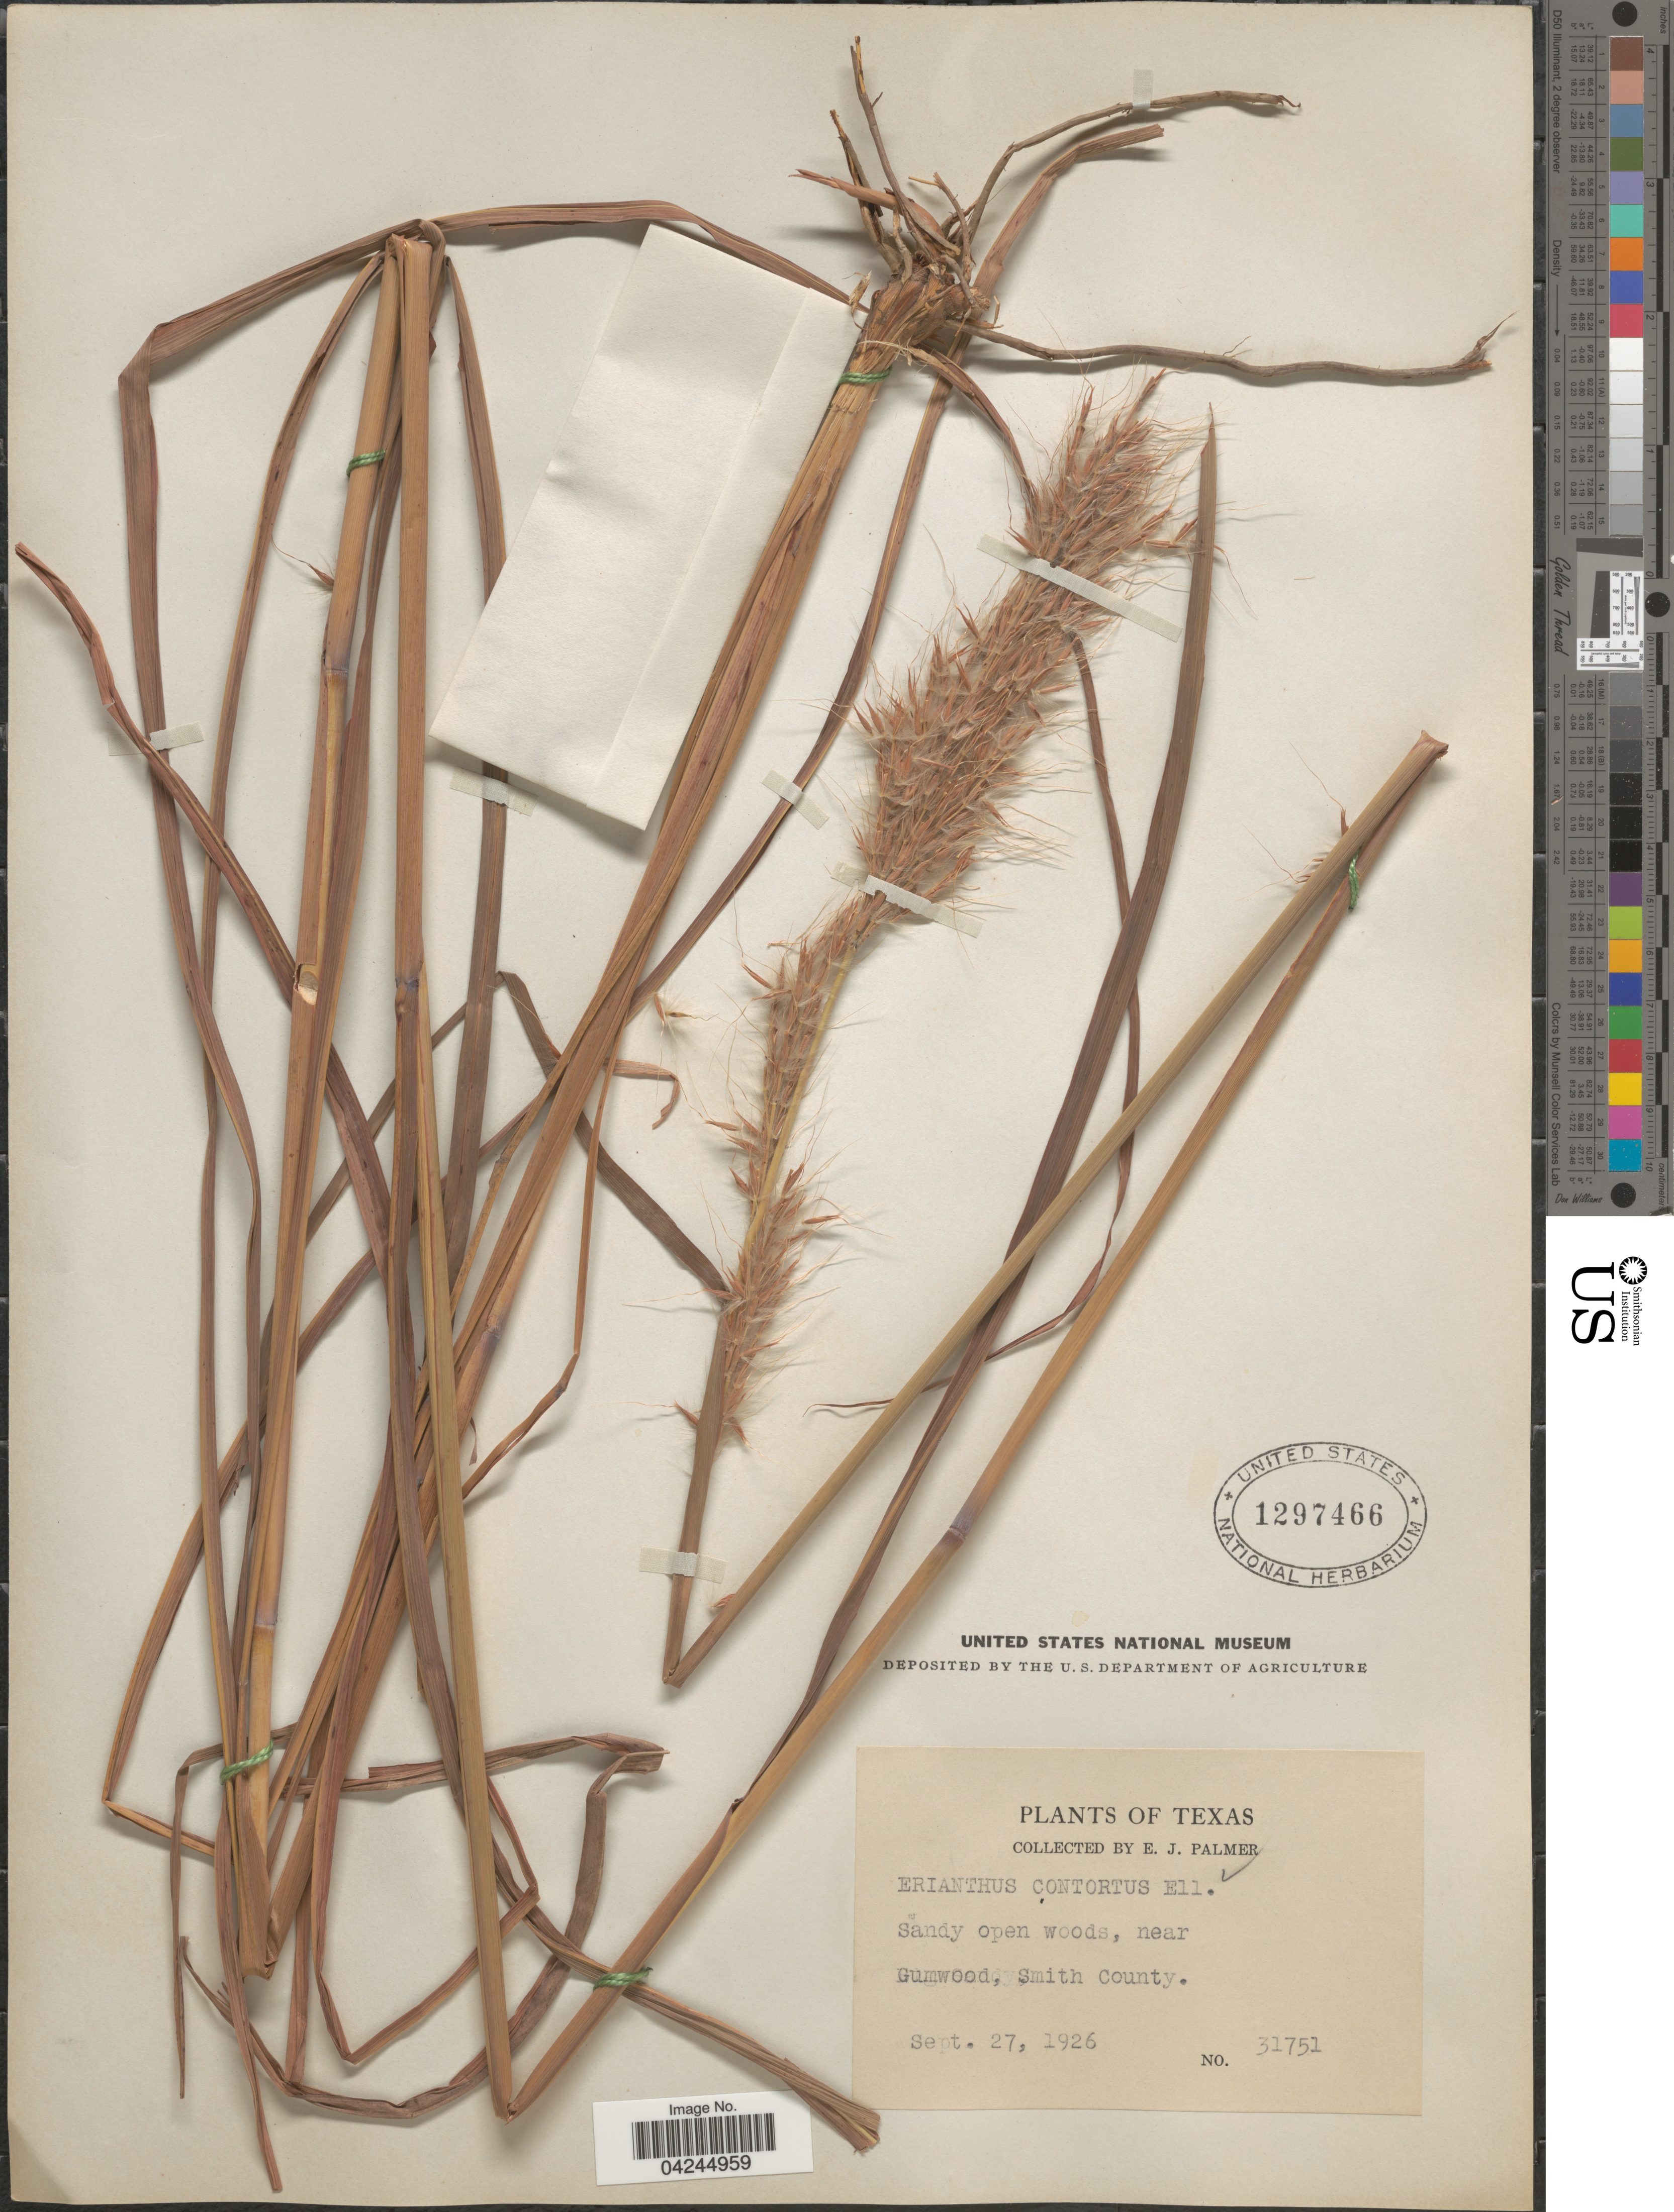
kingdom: Plantae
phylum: Tracheophyta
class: Liliopsida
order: Poales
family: Poaceae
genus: Erianthus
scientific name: Erianthus brevibarbis var. contortus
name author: (Elliott) D.B. Ward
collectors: E. J. Palmer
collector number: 31751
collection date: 1926-09-27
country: United States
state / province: Texas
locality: Sandy open woods, near Gumwood, Smith County.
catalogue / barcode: US 1297466